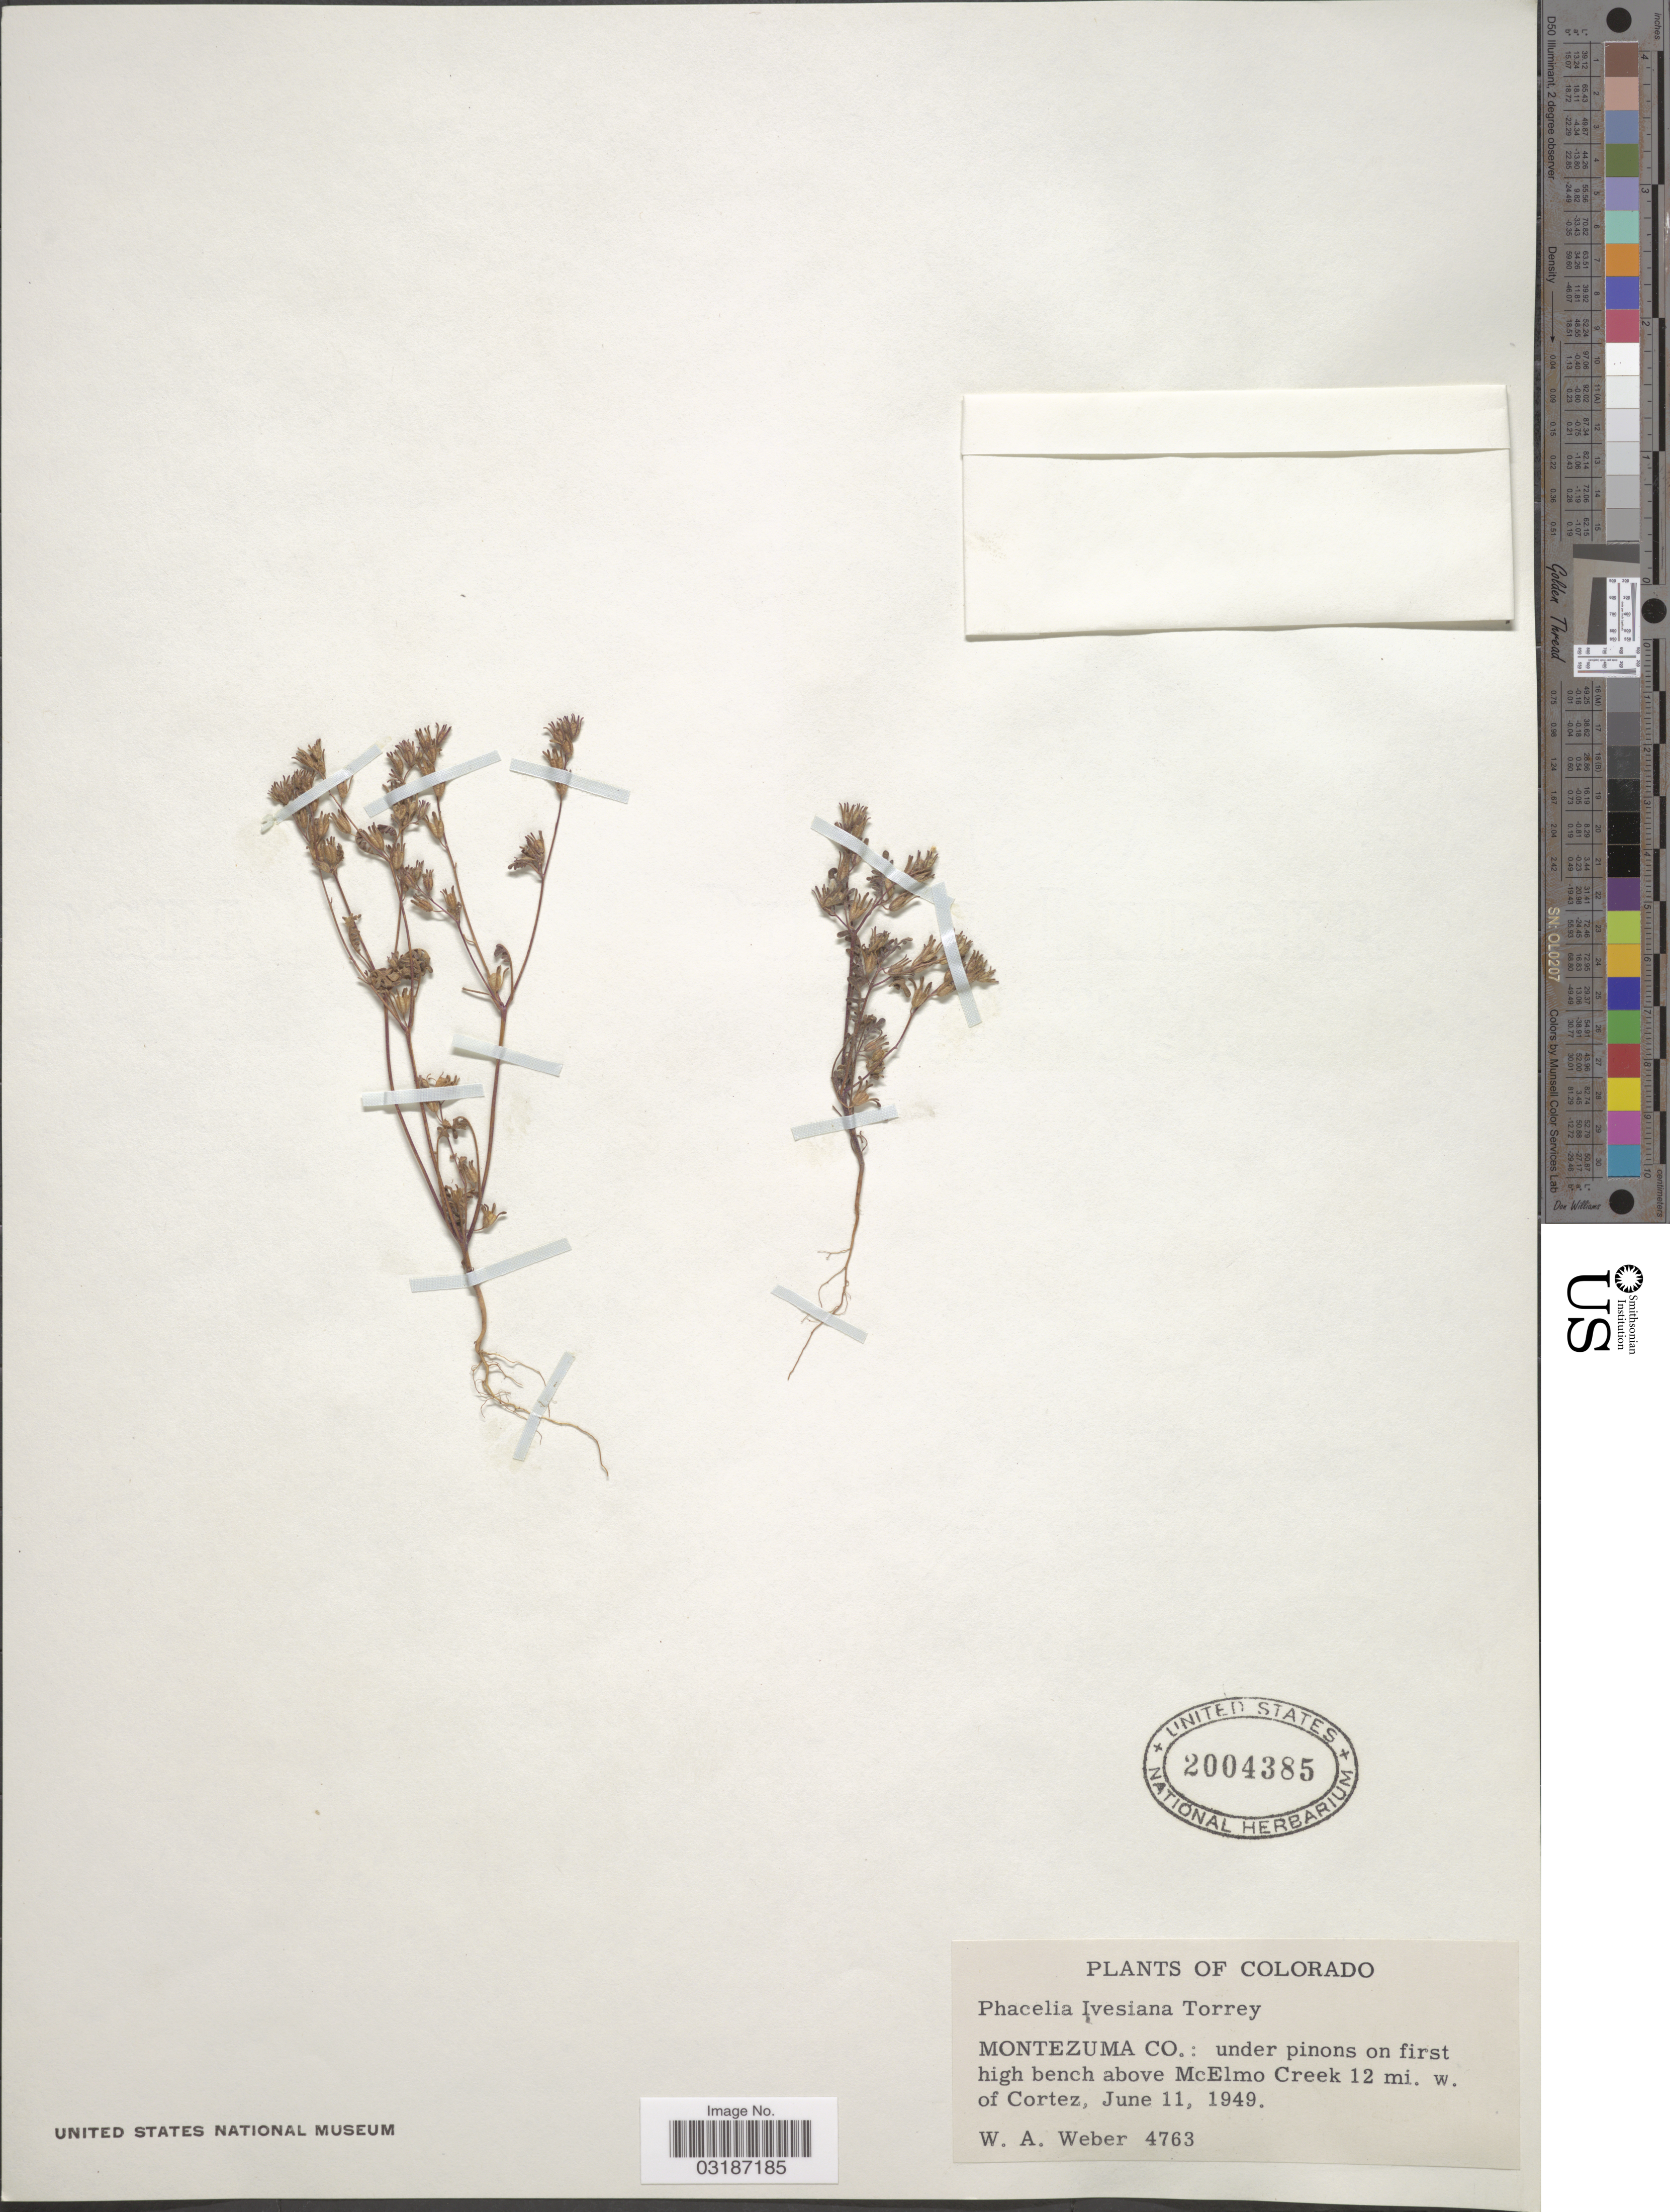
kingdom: Plantae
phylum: Tracheophyta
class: Magnoliopsida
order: Boraginales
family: Hydrophyllaceae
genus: Phacelia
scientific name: Phacelia ivesiana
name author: Torr.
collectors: W. A. Weber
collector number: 4763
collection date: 1949-06-11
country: United States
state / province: Colorado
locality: Montezuma Co.: under pinons on first high bench above McElmo Creek 12 mi. w. of Cortez.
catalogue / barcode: US 2004385